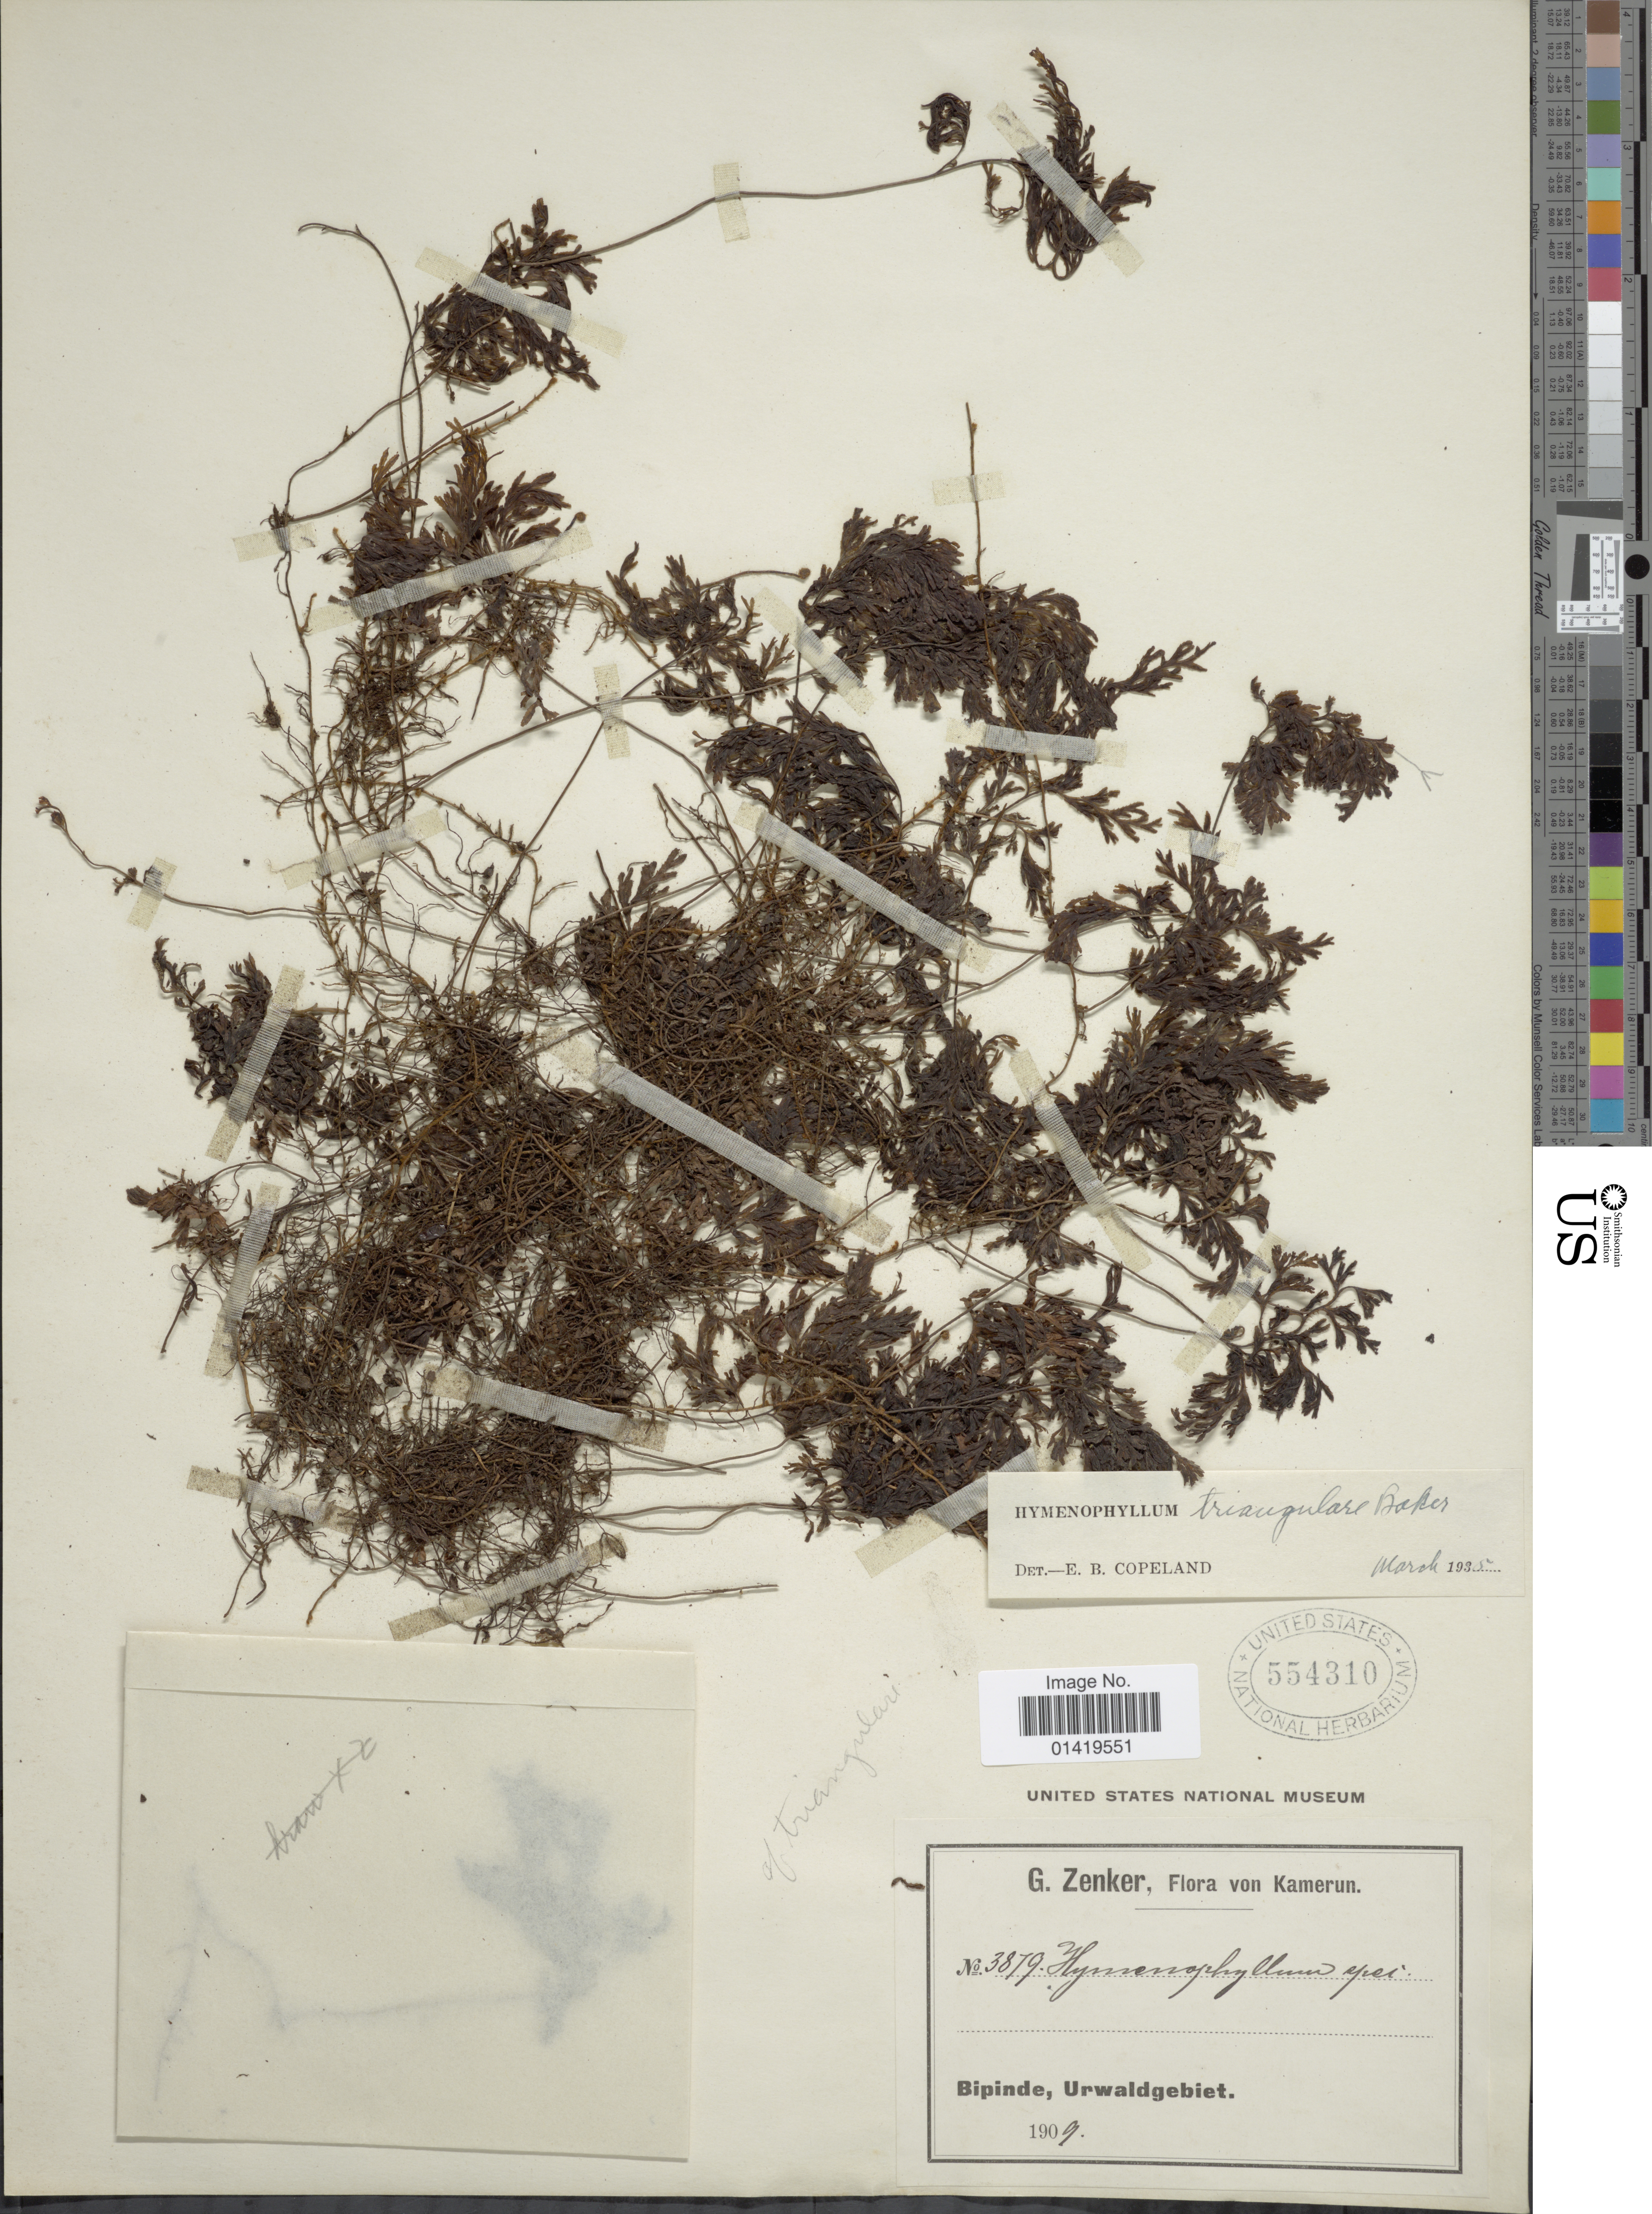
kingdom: Plantae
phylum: Tracheophyta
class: Polypodiopsida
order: Hymenophyllales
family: Hymenophyllaceae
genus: Hymenophyllum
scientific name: Hymenophyllum triangulare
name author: Baker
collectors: G. A. Zenker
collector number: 3879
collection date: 1909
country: Cameroon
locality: Bipinde Urwaldgebiet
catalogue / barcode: US 554310